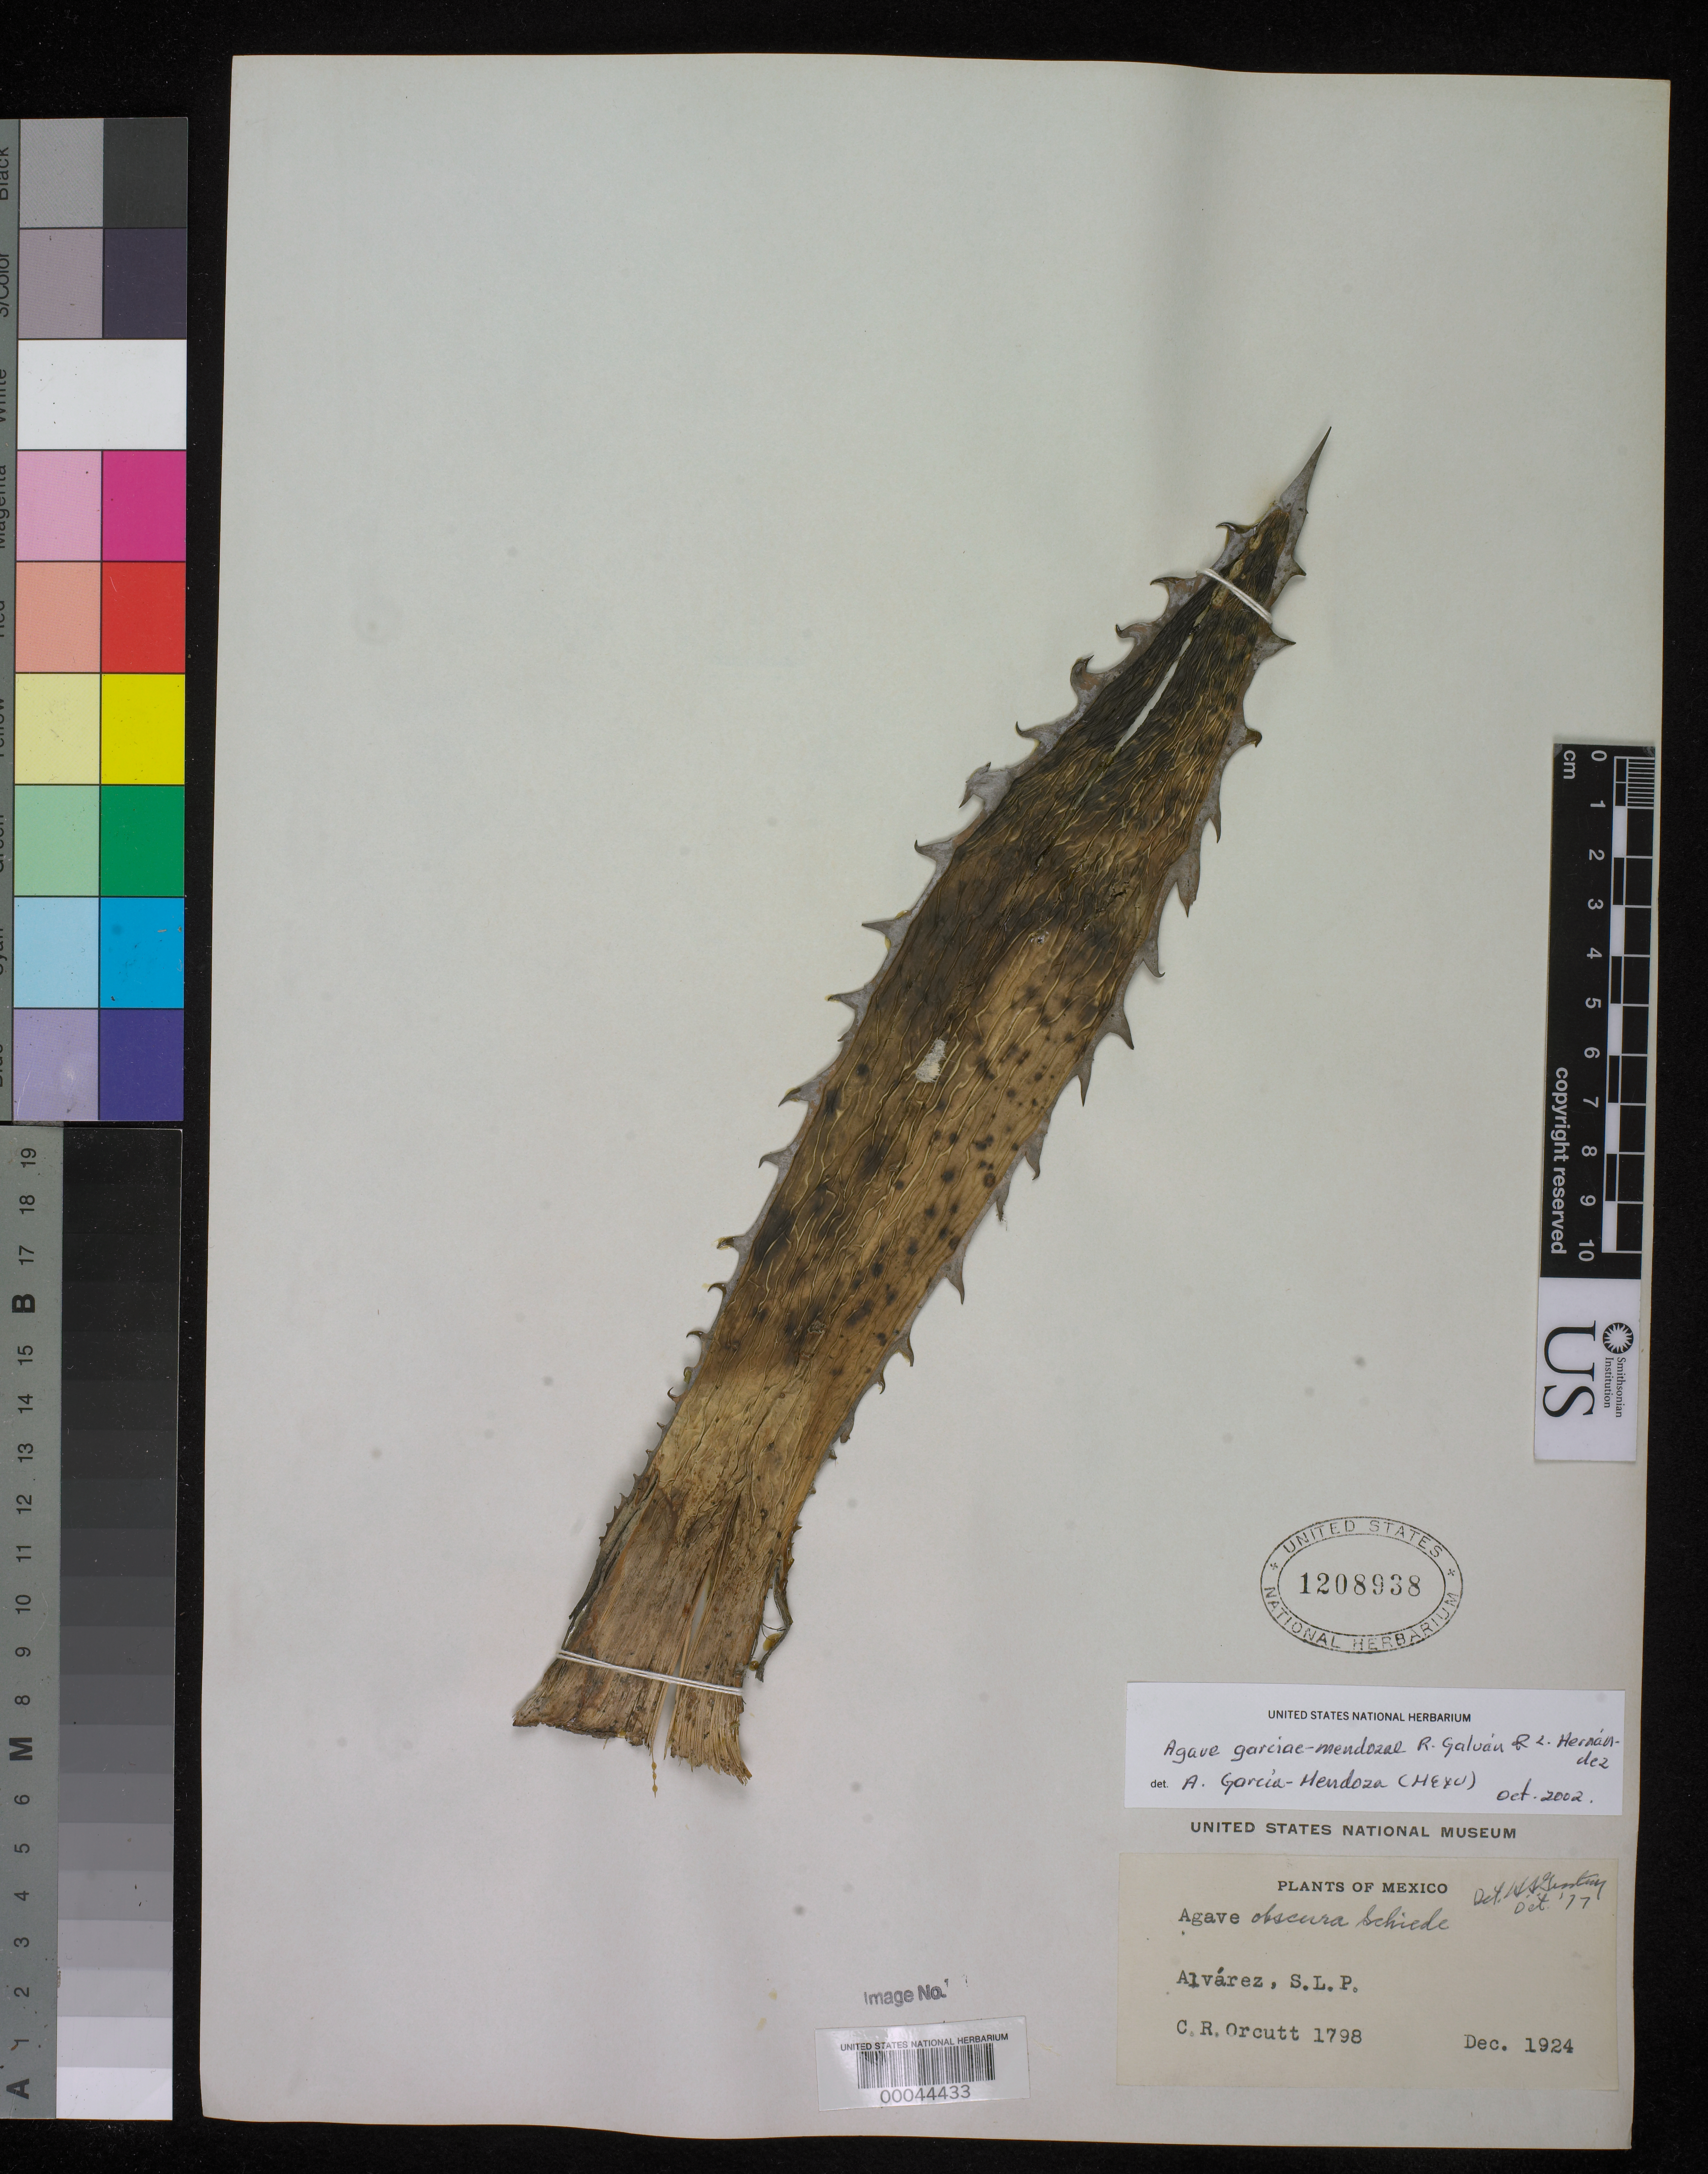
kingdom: Plantae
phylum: Tracheophyta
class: Liliopsida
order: Asparagales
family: Asparagaceae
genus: Agave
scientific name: Agave garciae-mendozae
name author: Galván & L. Hern.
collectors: C. R. Orcutt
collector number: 1798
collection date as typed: Dec 1924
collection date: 1924-12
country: Mexico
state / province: San Luis Potosí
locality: Alvarez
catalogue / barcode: US 1208938